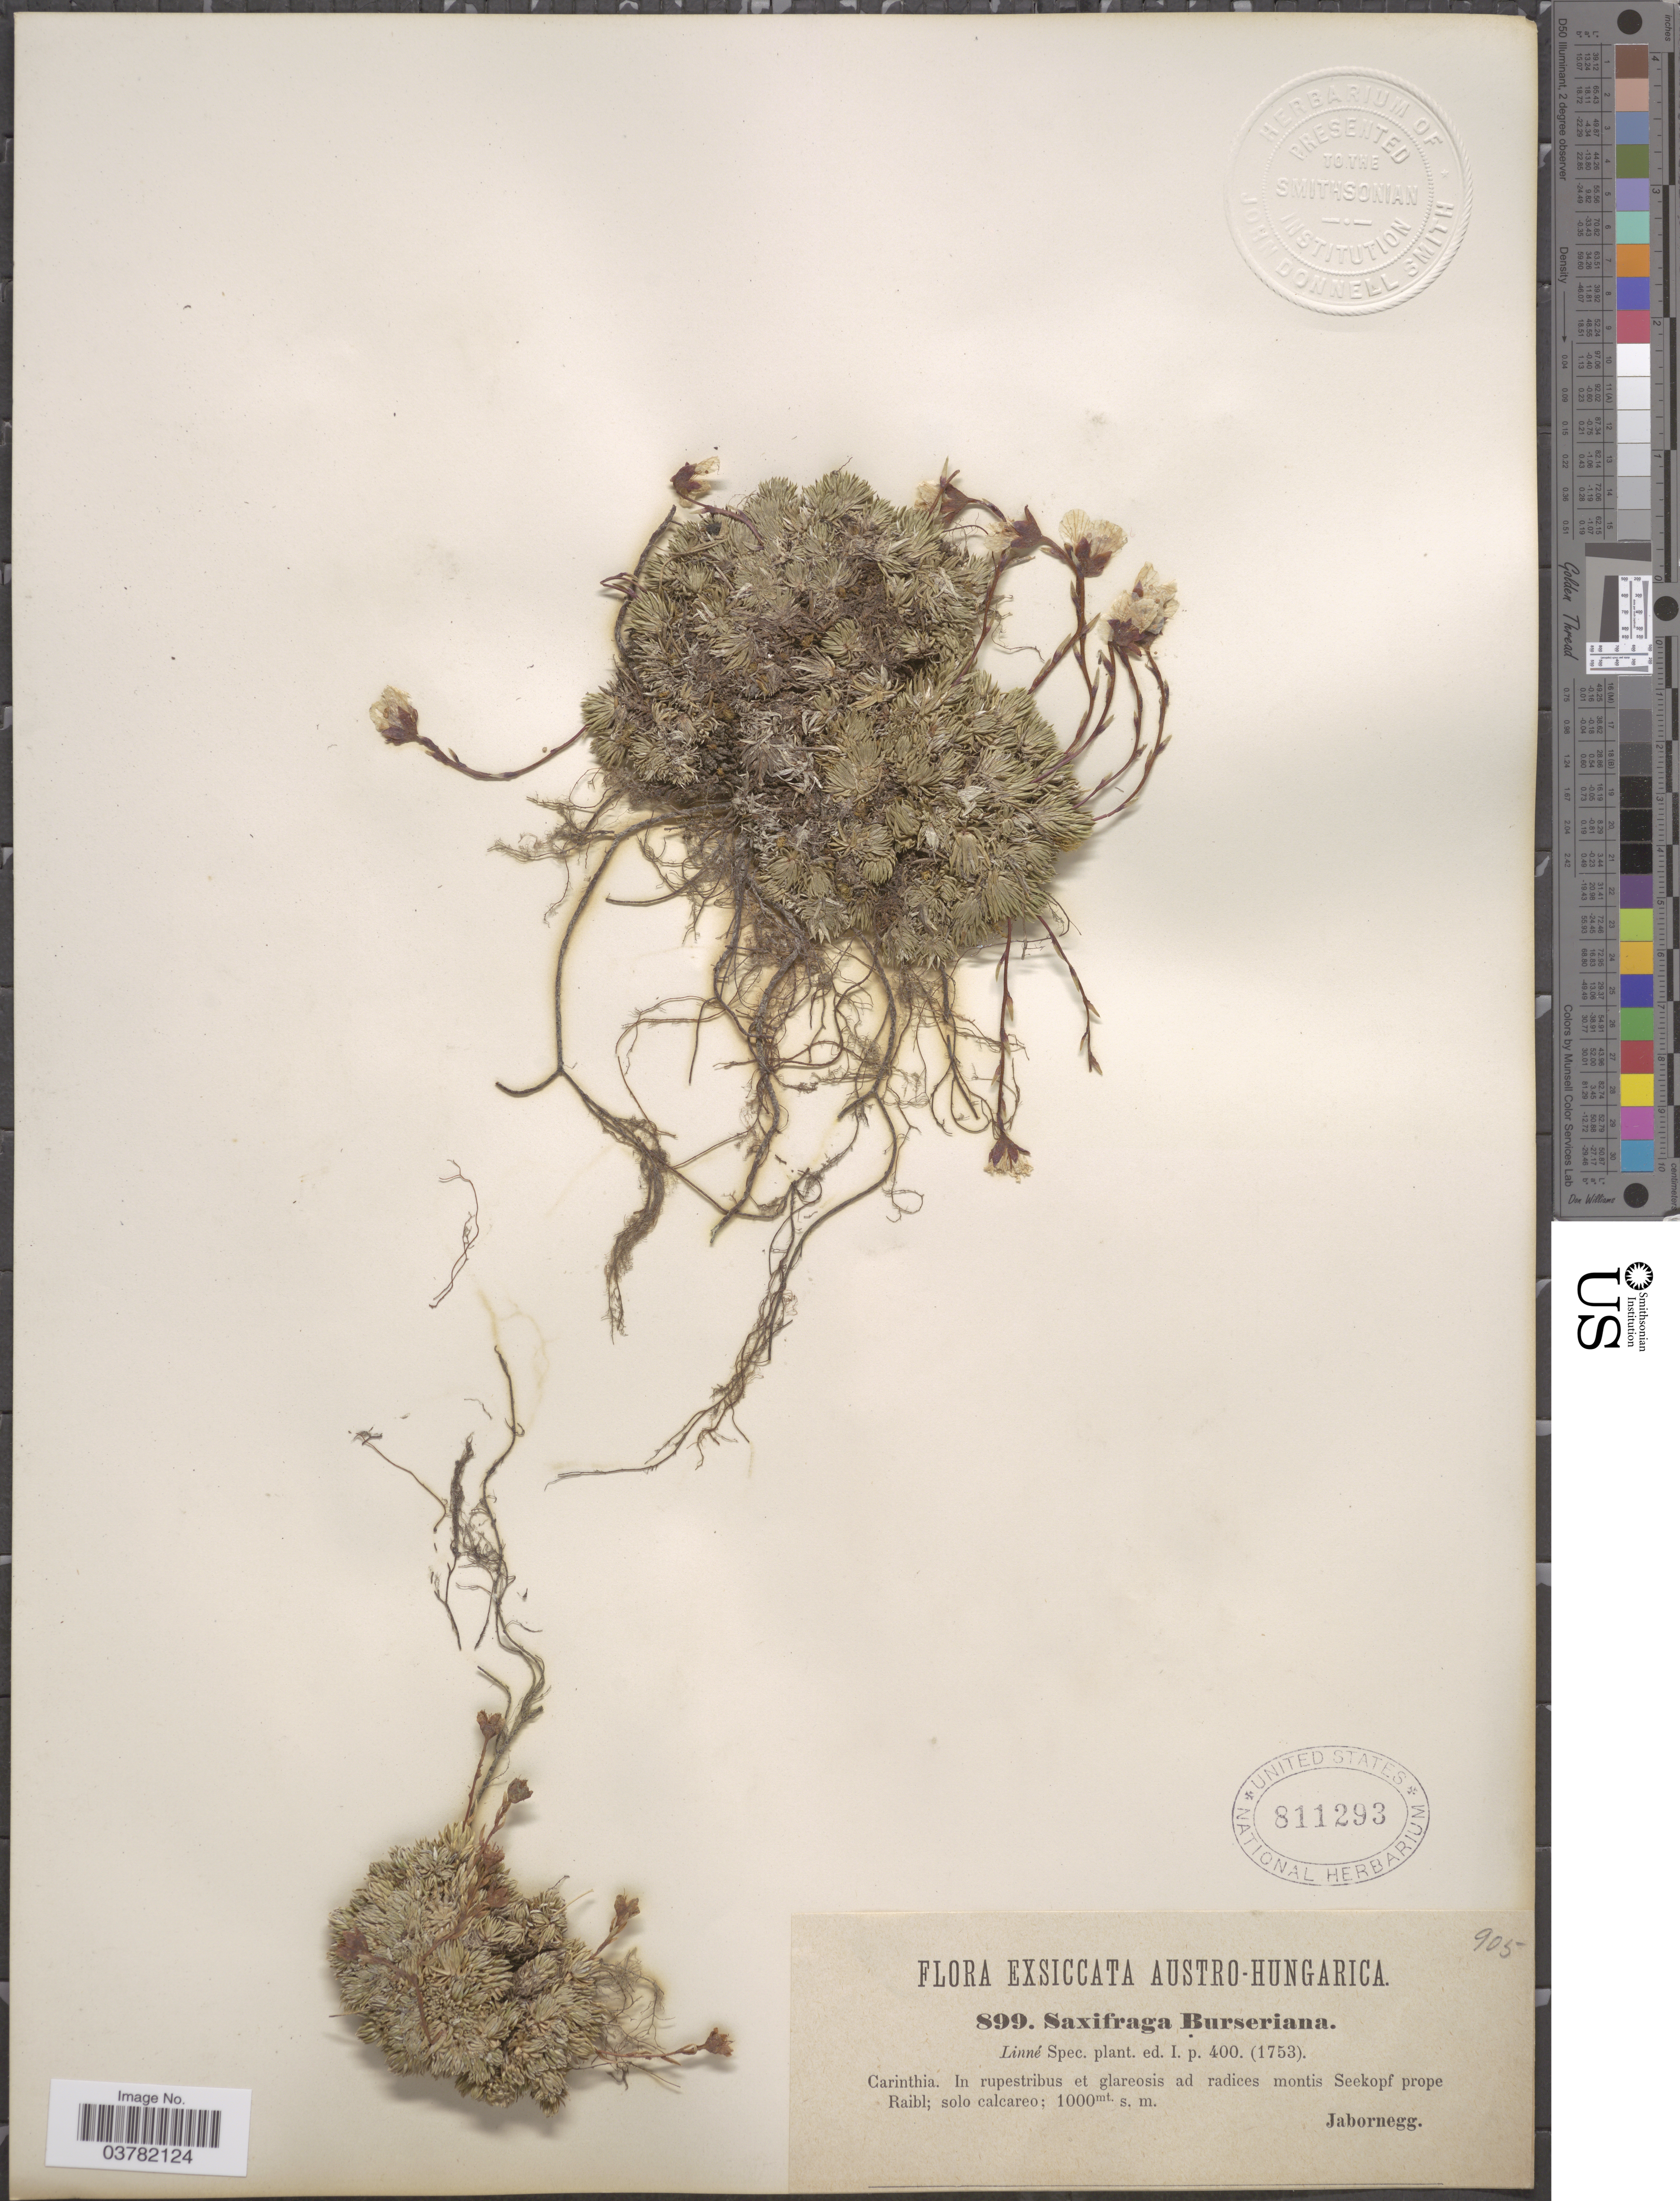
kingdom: Plantae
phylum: Tracheophyta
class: Magnoliopsida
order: Saxifragales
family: Saxifragaceae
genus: Saxifraga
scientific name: Saxifraga burseriana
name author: L.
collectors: Jabornegg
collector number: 899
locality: Austro-Hungarica. Carinthia. In rupestribus et glareosis ad radices montis Seekopf prope Raibl.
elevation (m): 1000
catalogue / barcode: US 811293